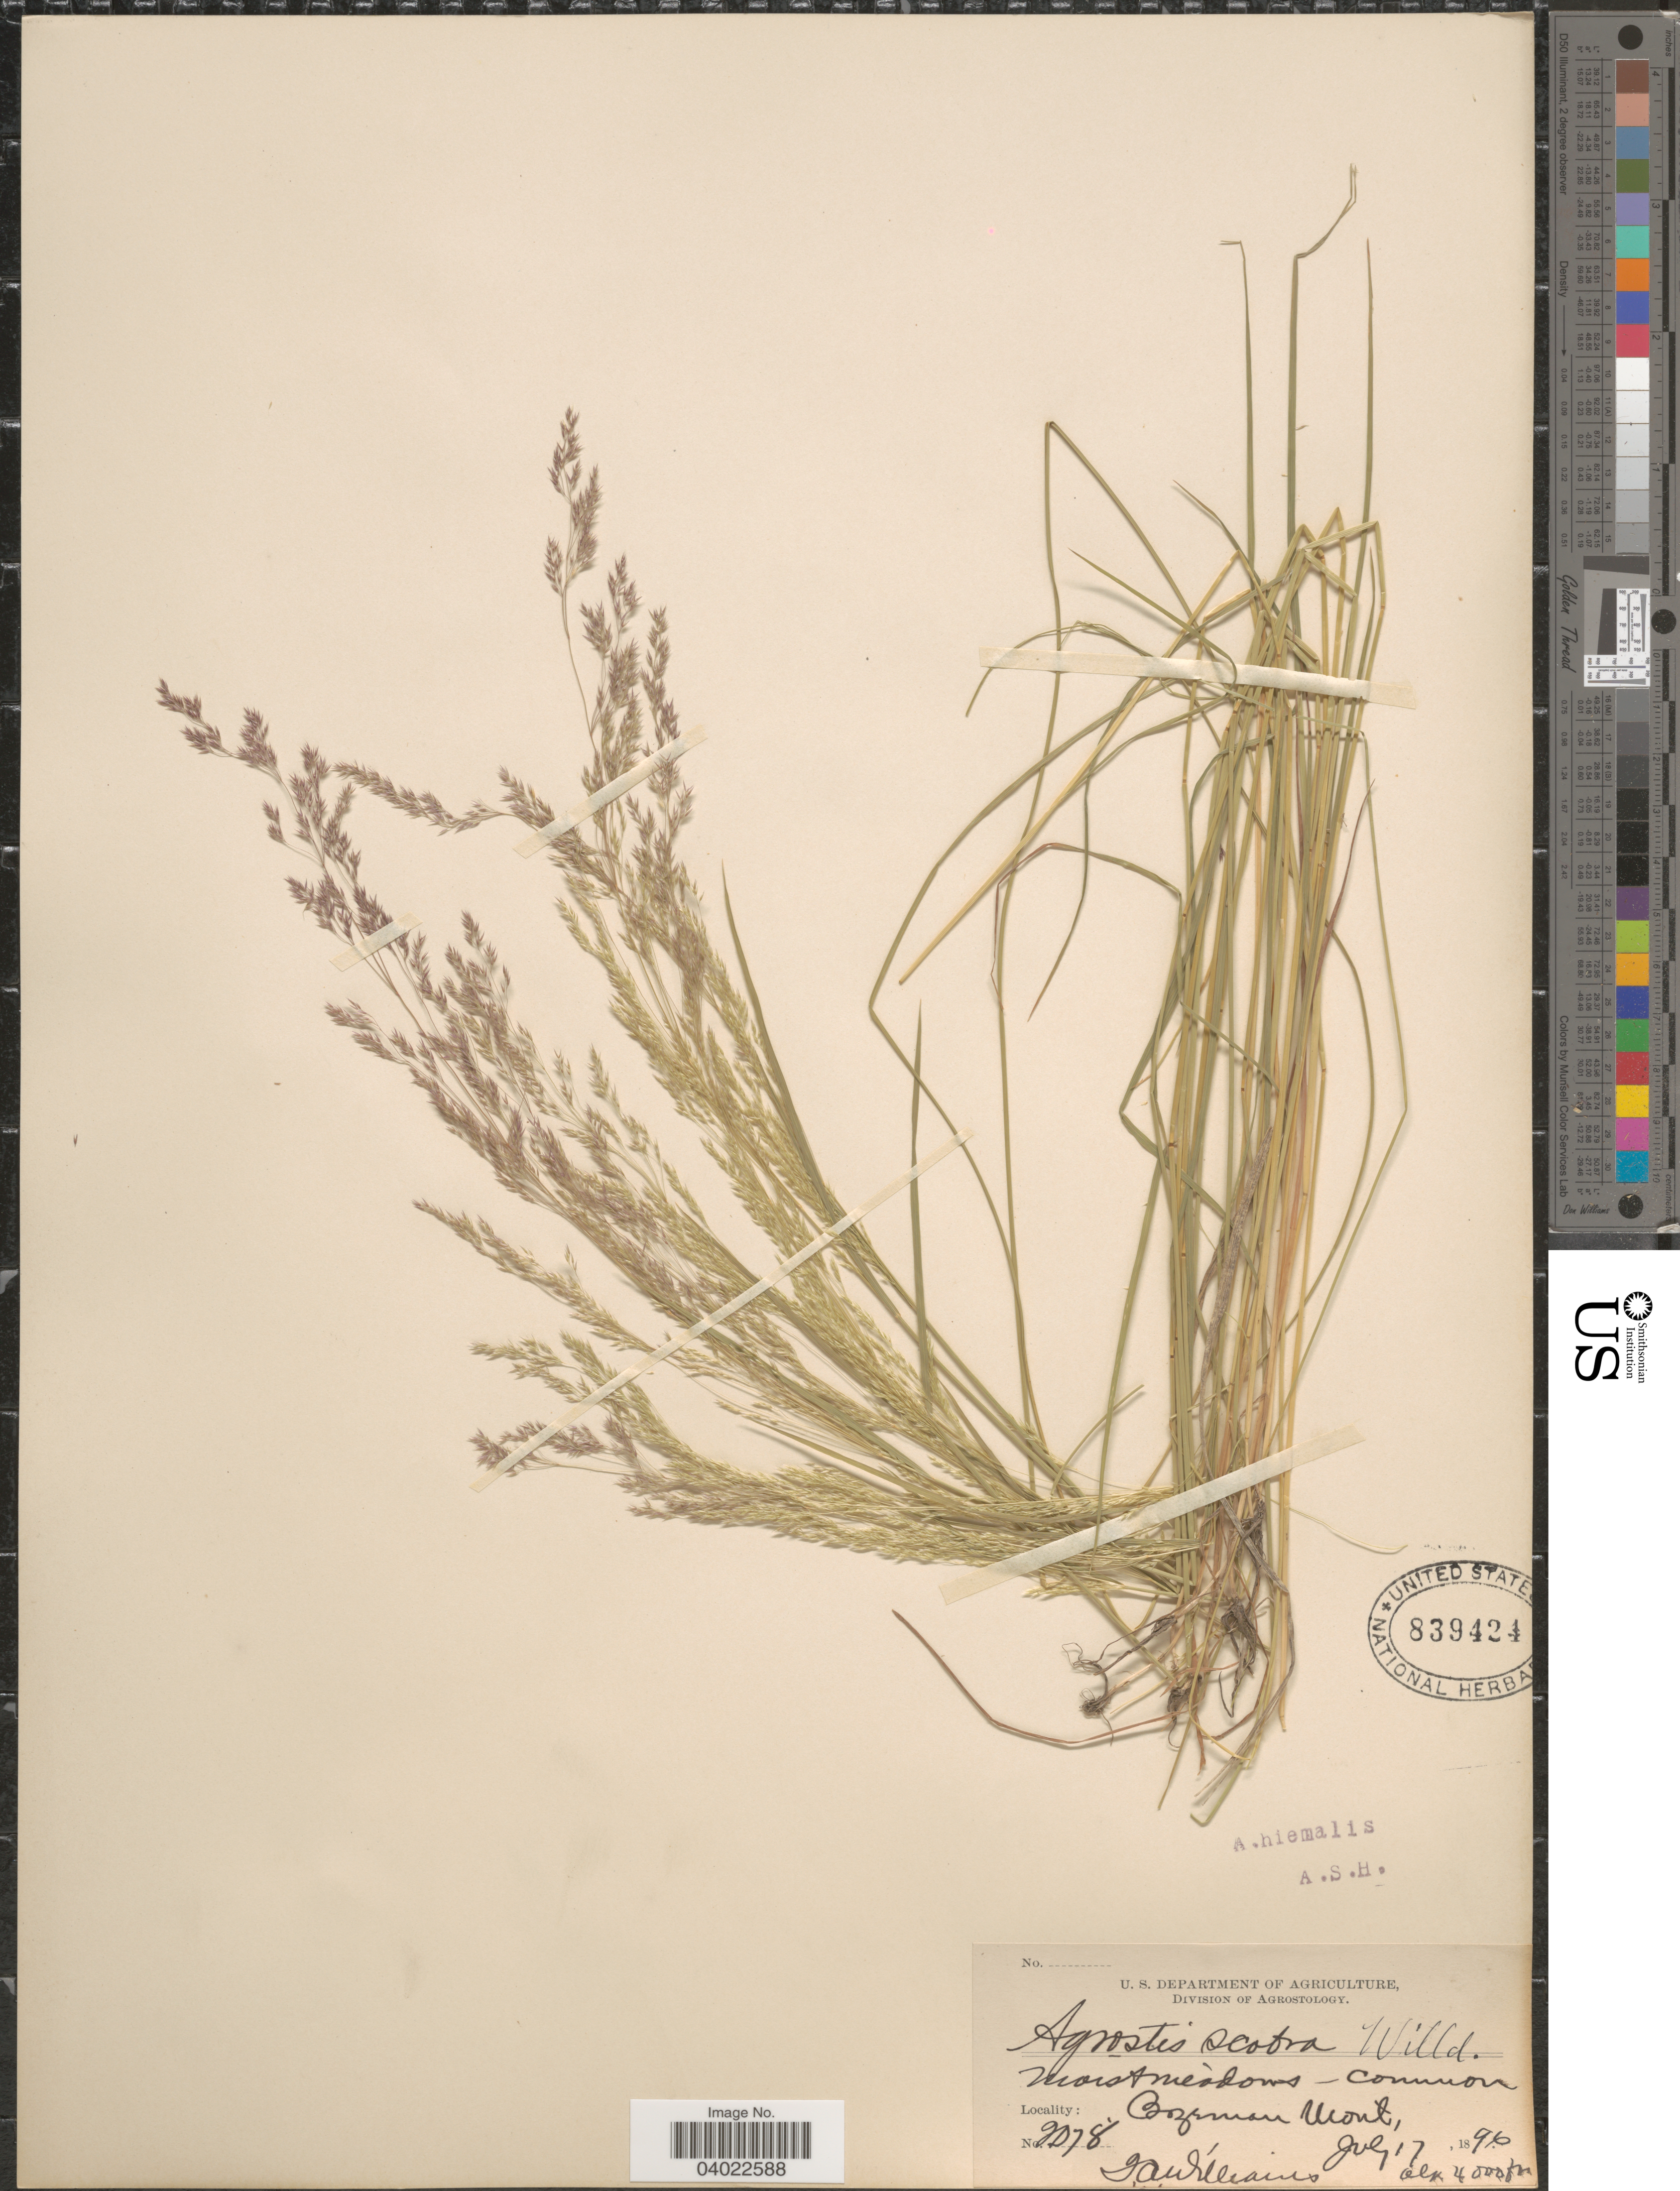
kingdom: Plantae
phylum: Tracheophyta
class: Liliopsida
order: Poales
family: Poaceae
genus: Agrostis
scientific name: Agrostis scabra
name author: Willd.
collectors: J. A. Williams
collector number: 2078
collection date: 1896-07-17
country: United States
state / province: Montana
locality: Bozeman.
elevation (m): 1219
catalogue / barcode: US 839424